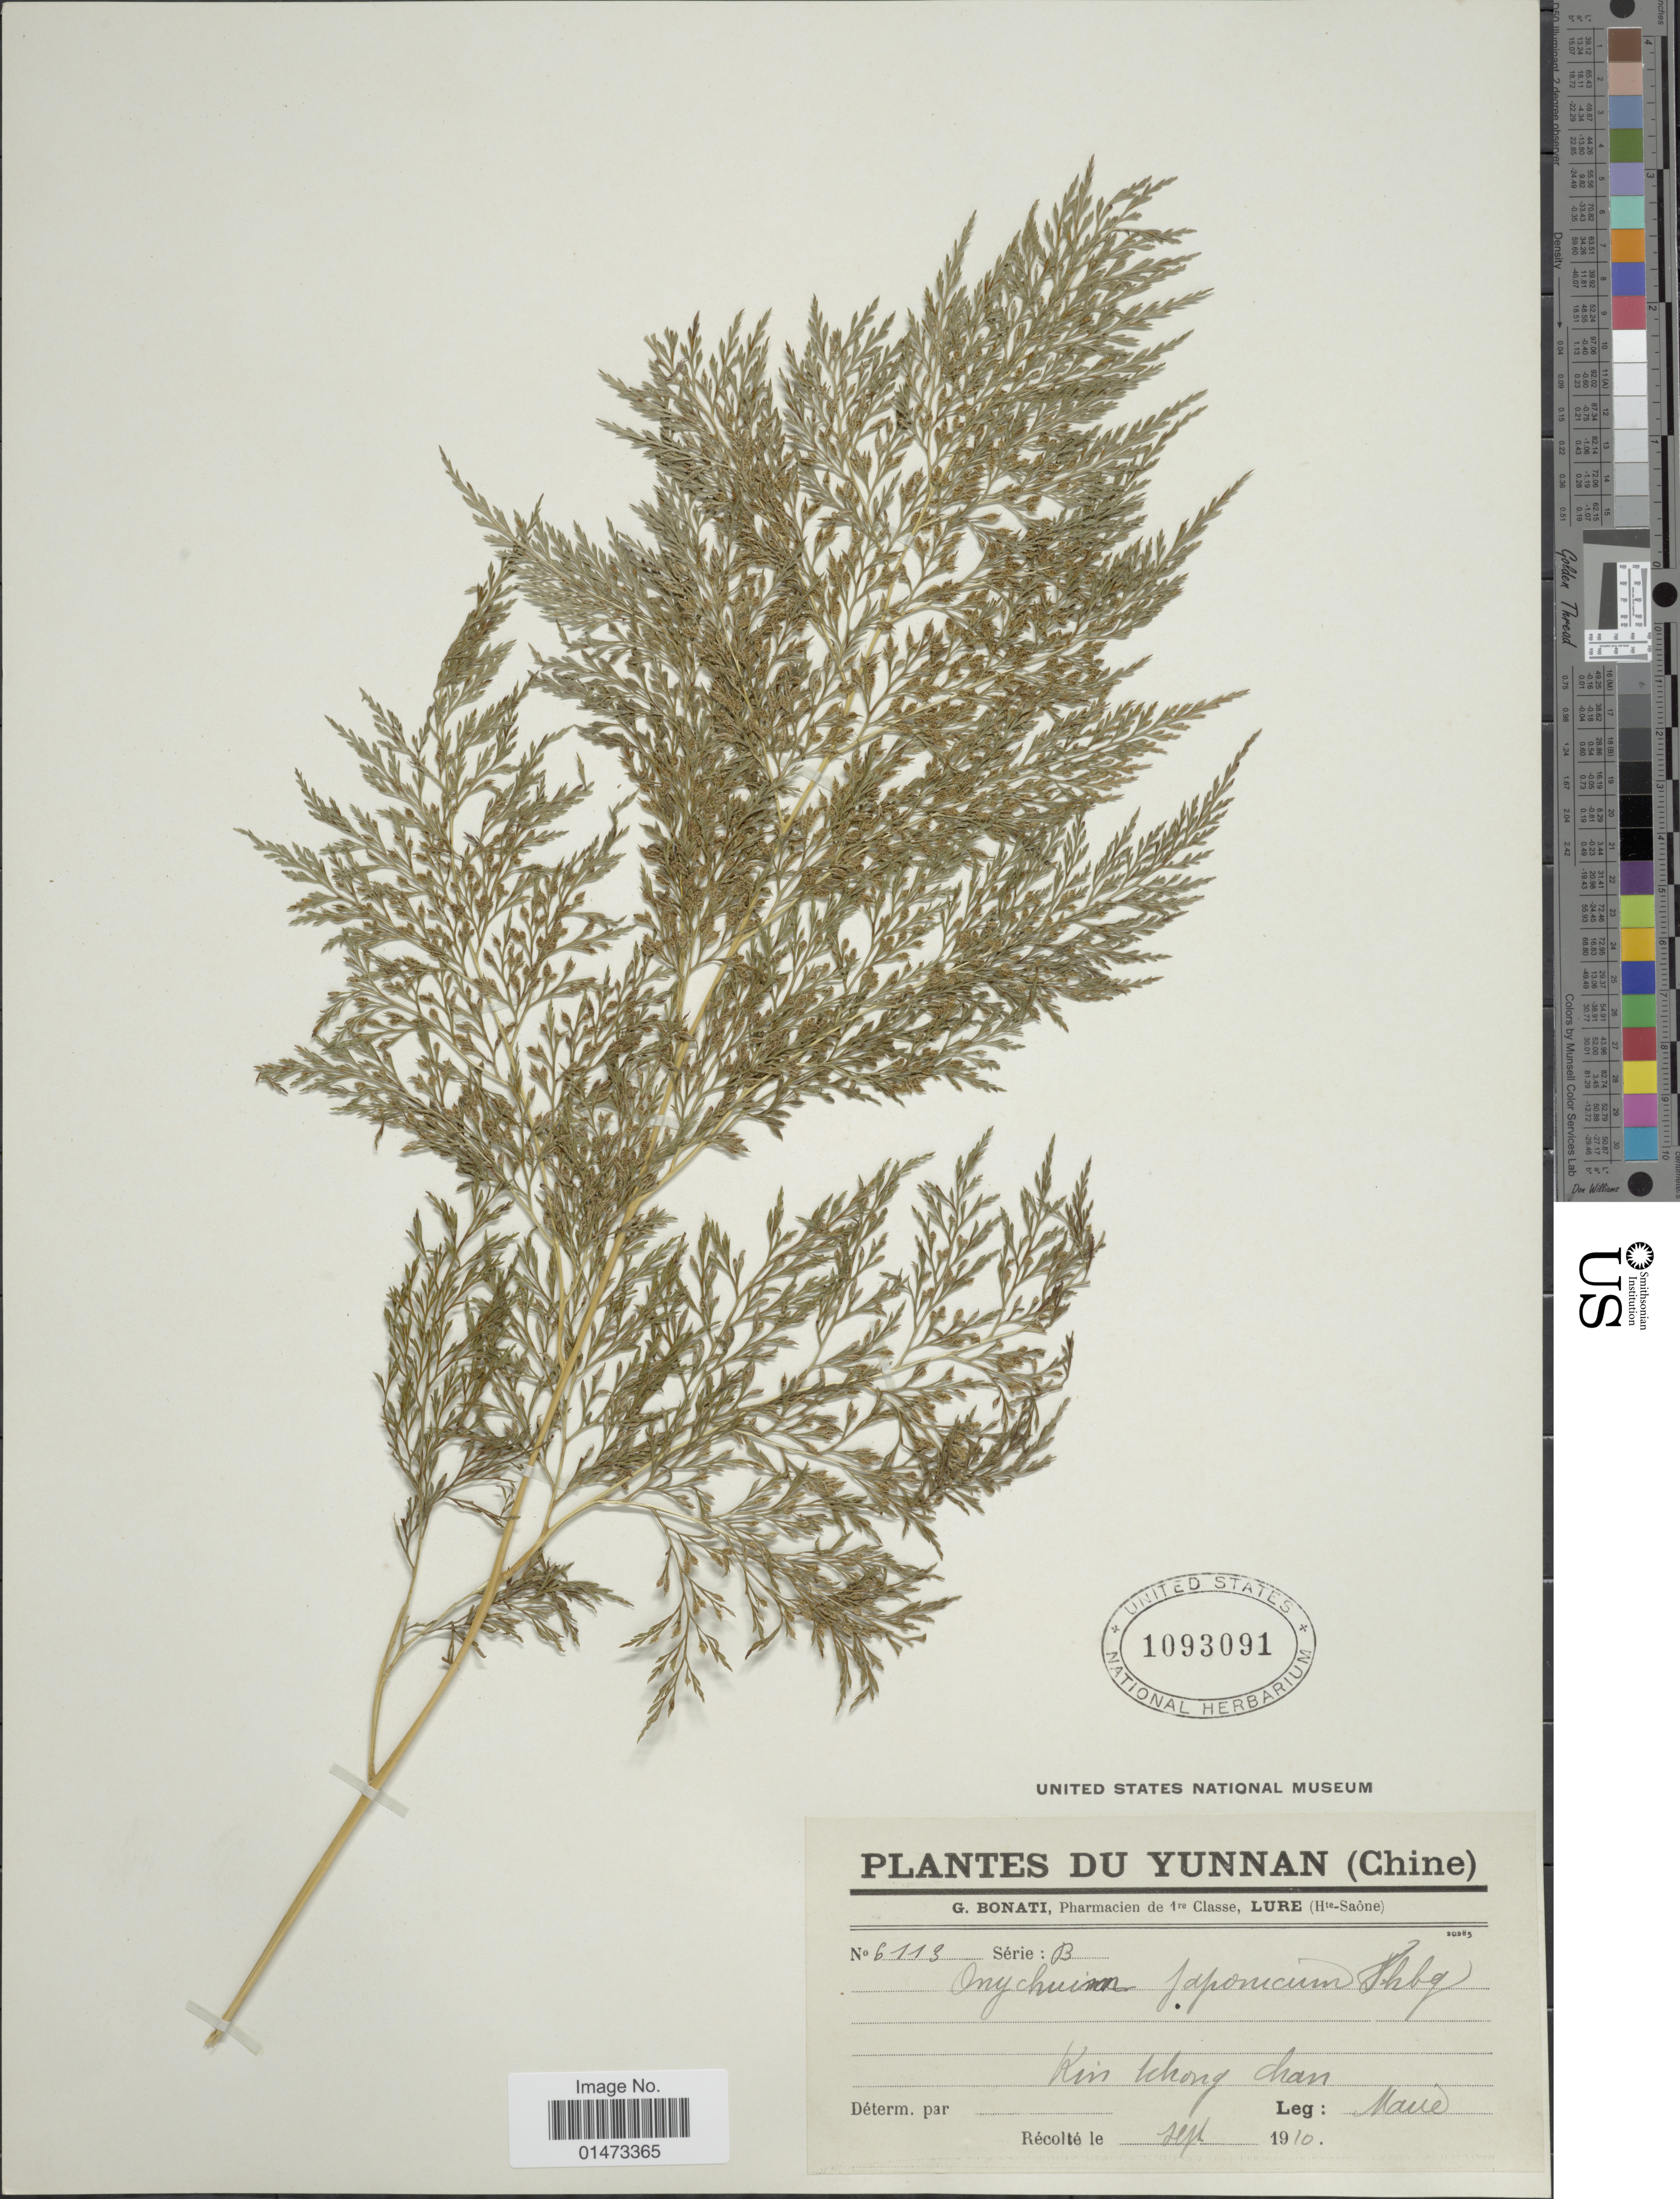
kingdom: Plantae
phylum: Tracheophyta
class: Polypodiopsida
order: Polypodiales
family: Pteridaceae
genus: Onychium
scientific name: Onychium contiguum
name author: Wall. ex C. Hope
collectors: Maire, --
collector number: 6113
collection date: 1910-09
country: China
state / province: Yunnan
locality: Kin tchong chan.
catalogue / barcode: US 1093091